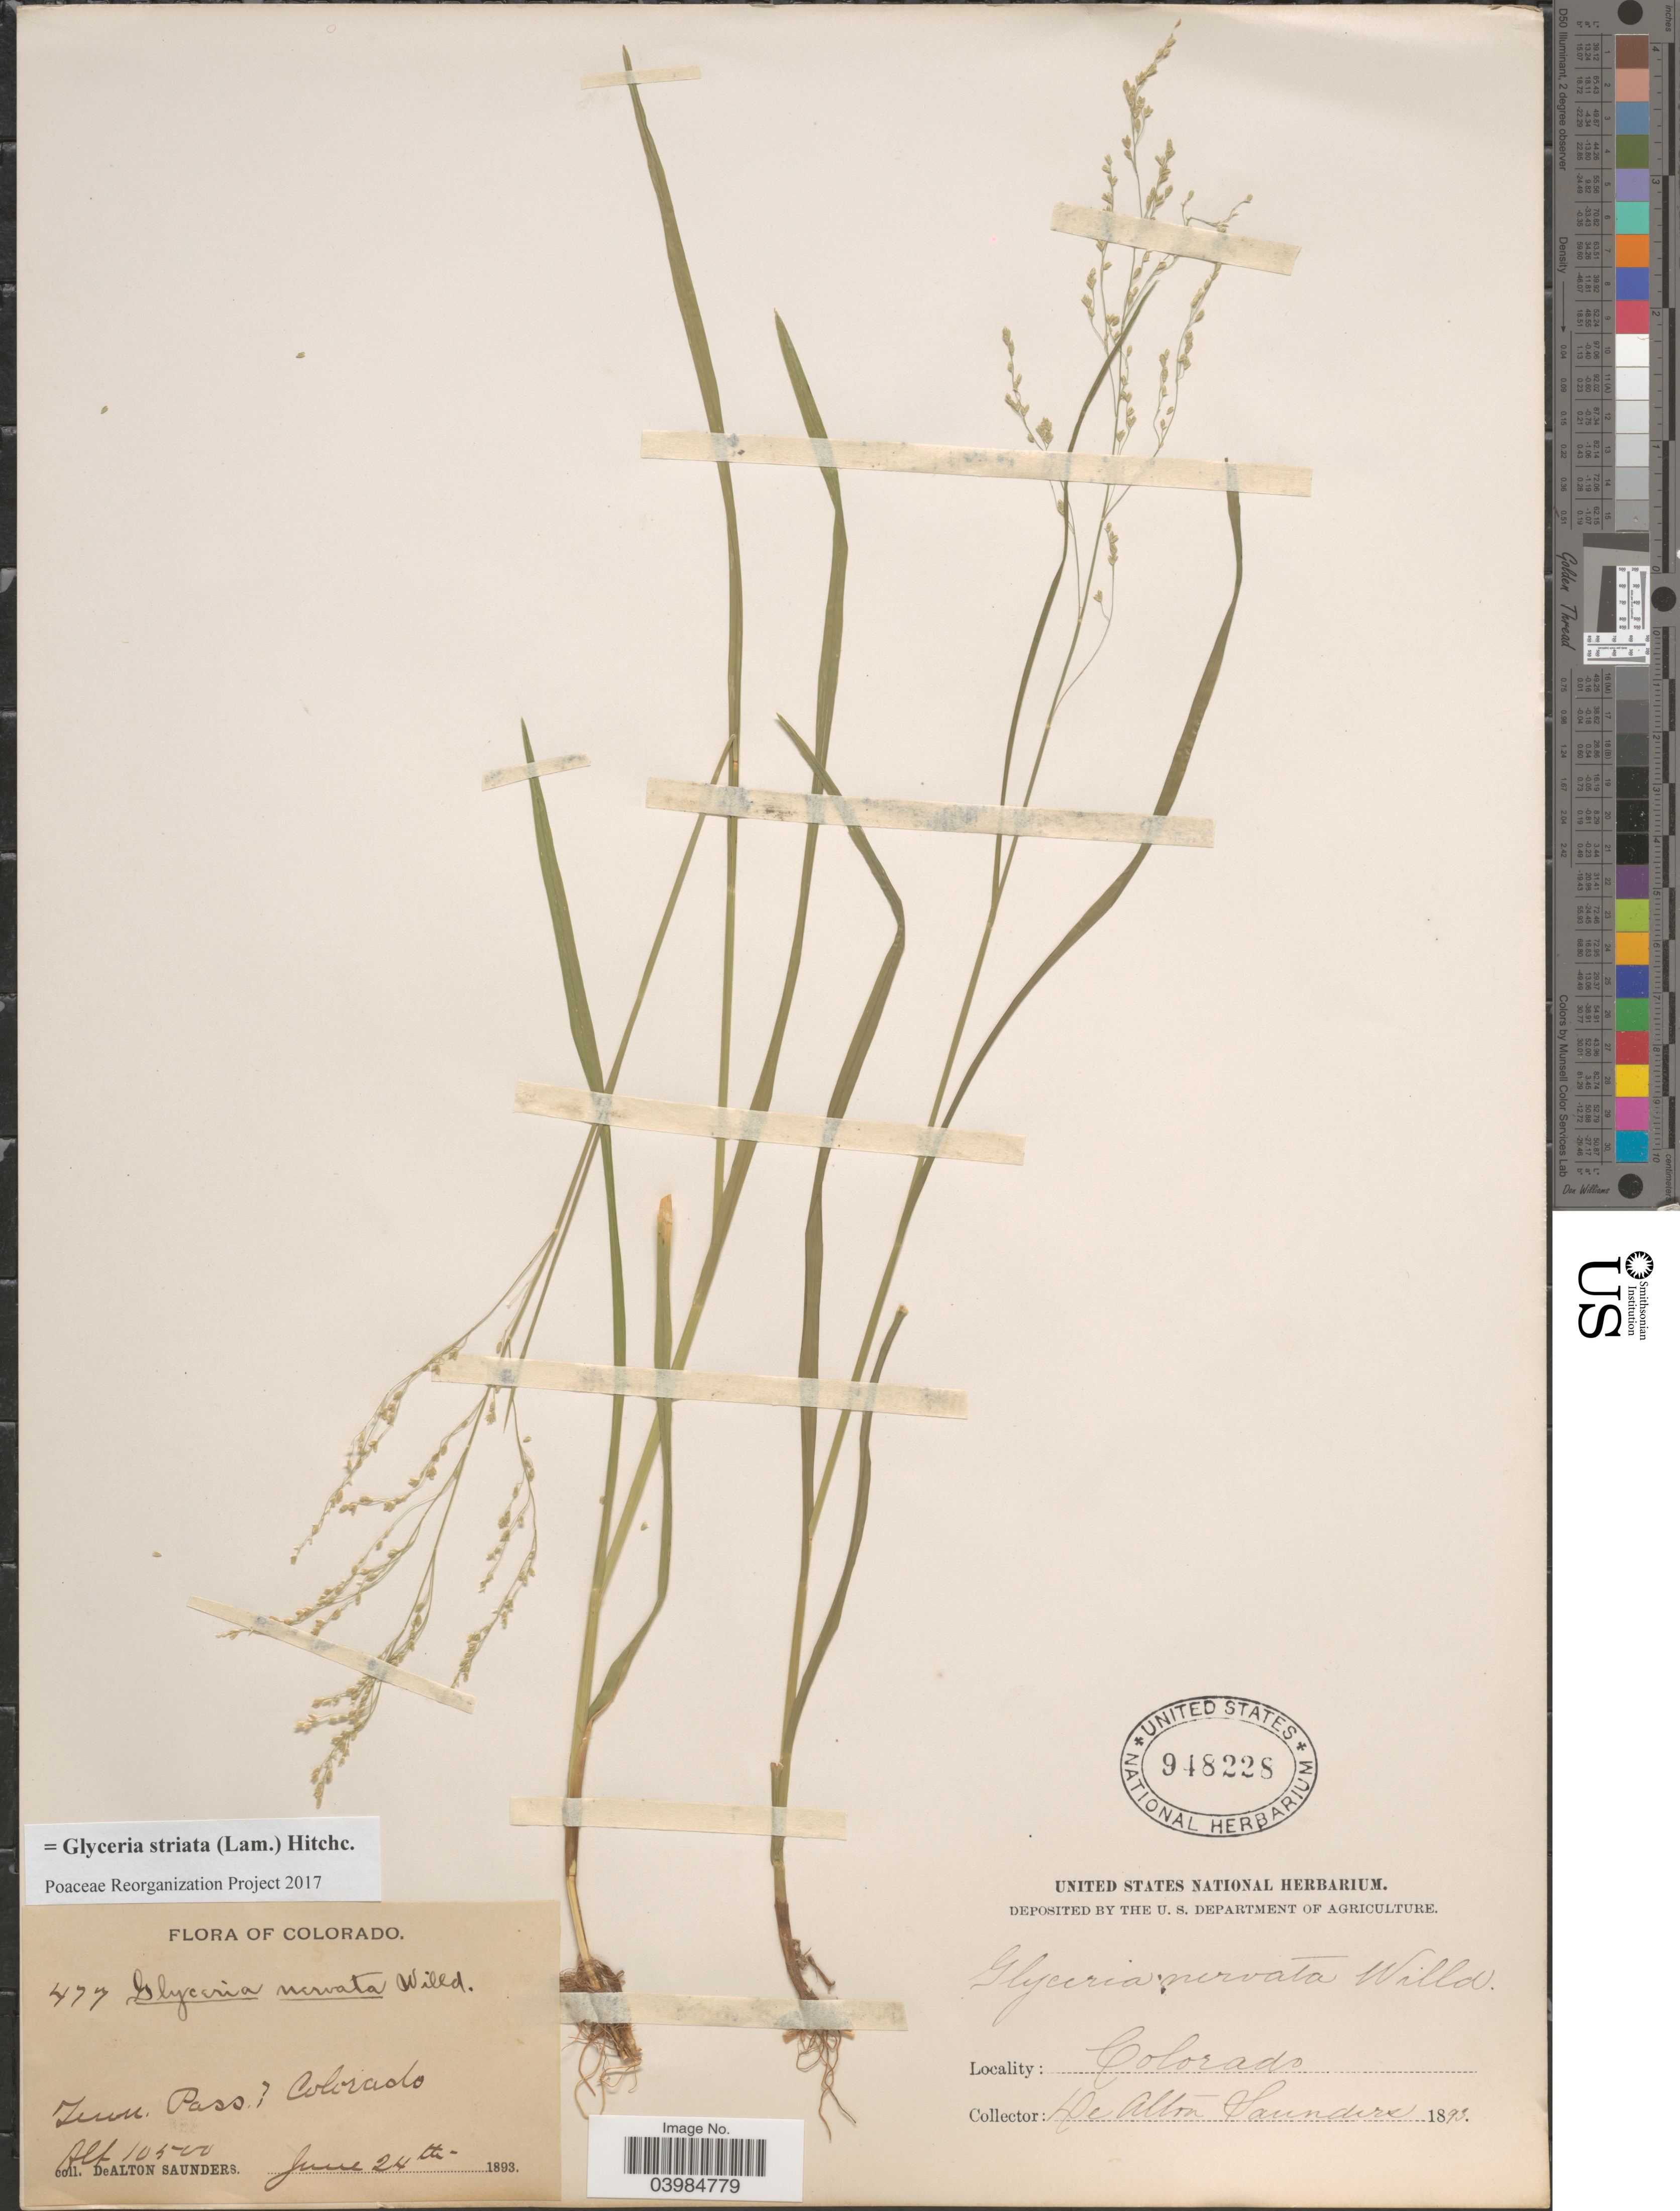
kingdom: Plantae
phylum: Tracheophyta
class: Liliopsida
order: Poales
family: Poaceae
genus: Glyceria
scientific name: Glyceria striata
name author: (Lam.) Hitchc.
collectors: D. A. Saunders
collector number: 477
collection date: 1893-06-24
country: United States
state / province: Colorado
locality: Tenn. Pass [unsure placement]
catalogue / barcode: US 948228